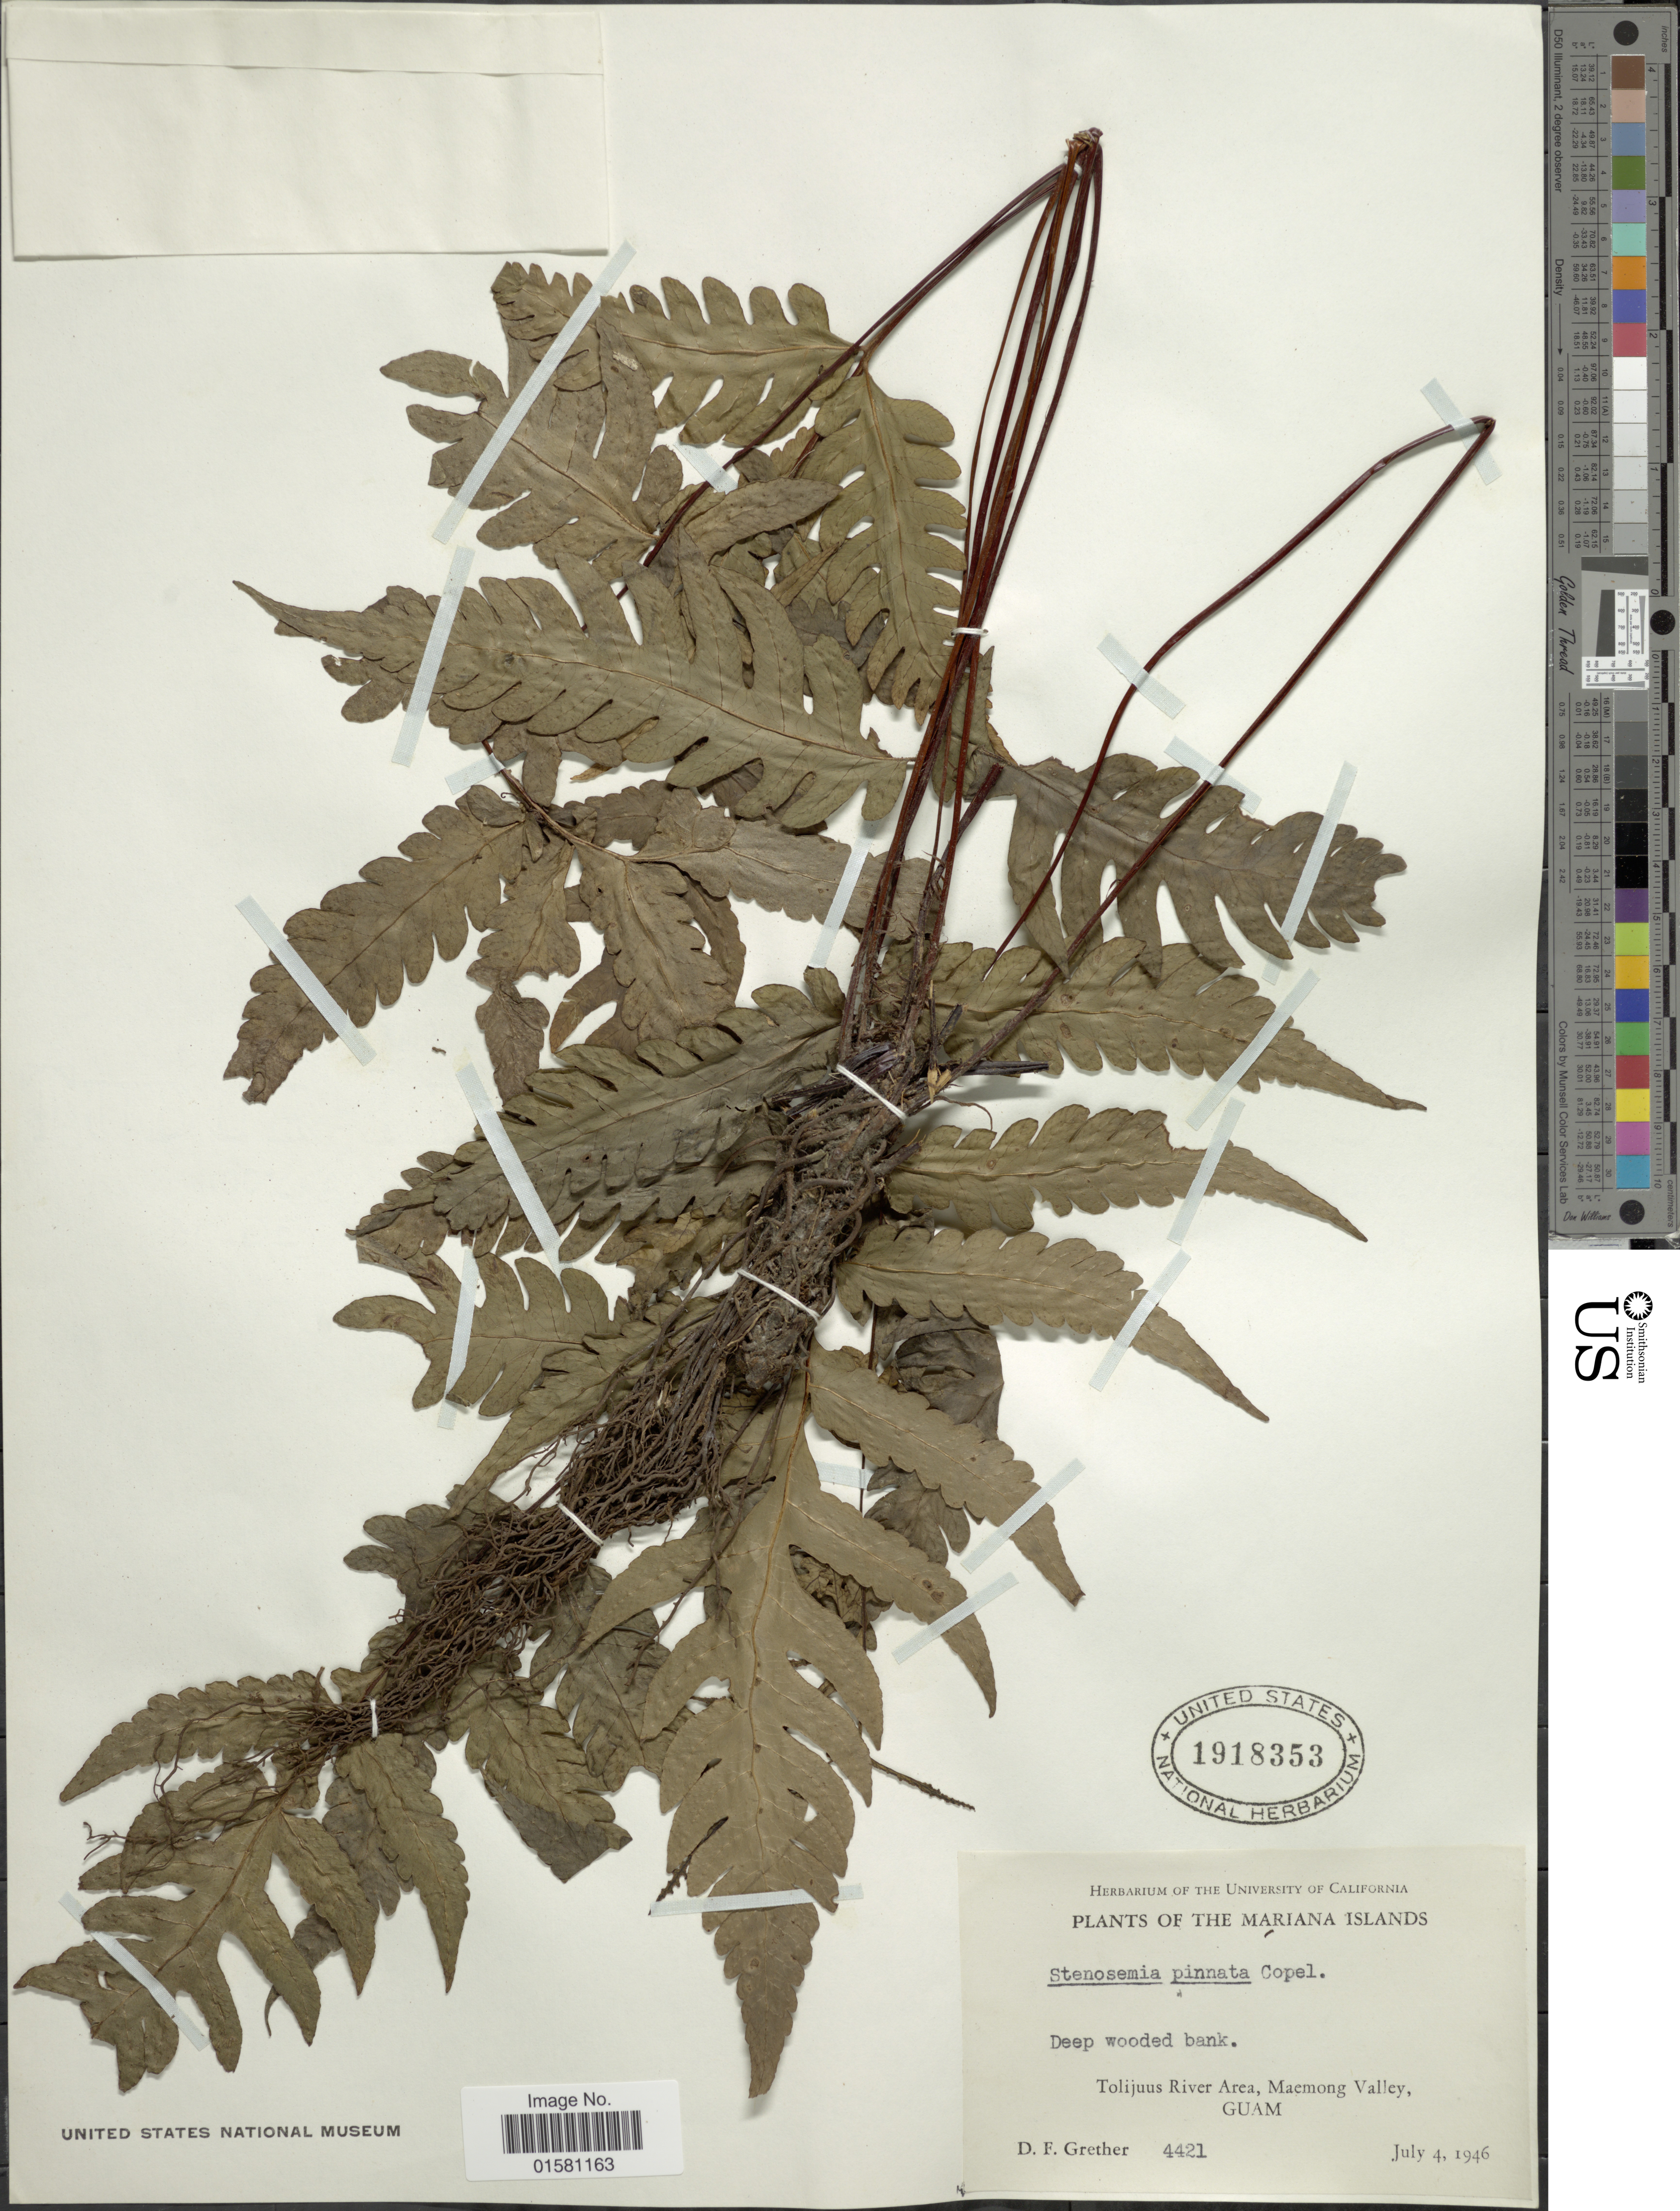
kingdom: Plantae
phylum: Tracheophyta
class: Polypodiopsida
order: Polypodiales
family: Tectariaceae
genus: Tectaria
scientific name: Tectaria pinnata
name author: (C. Chr.) R.M. Tryon & A.F. Tryon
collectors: D. F. Grether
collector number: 4421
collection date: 1946-07-04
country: Northern Mariana Islands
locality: The Mariansa Islands. Tolijuus River Area, Macmong Valley, Guam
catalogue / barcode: US 1918353